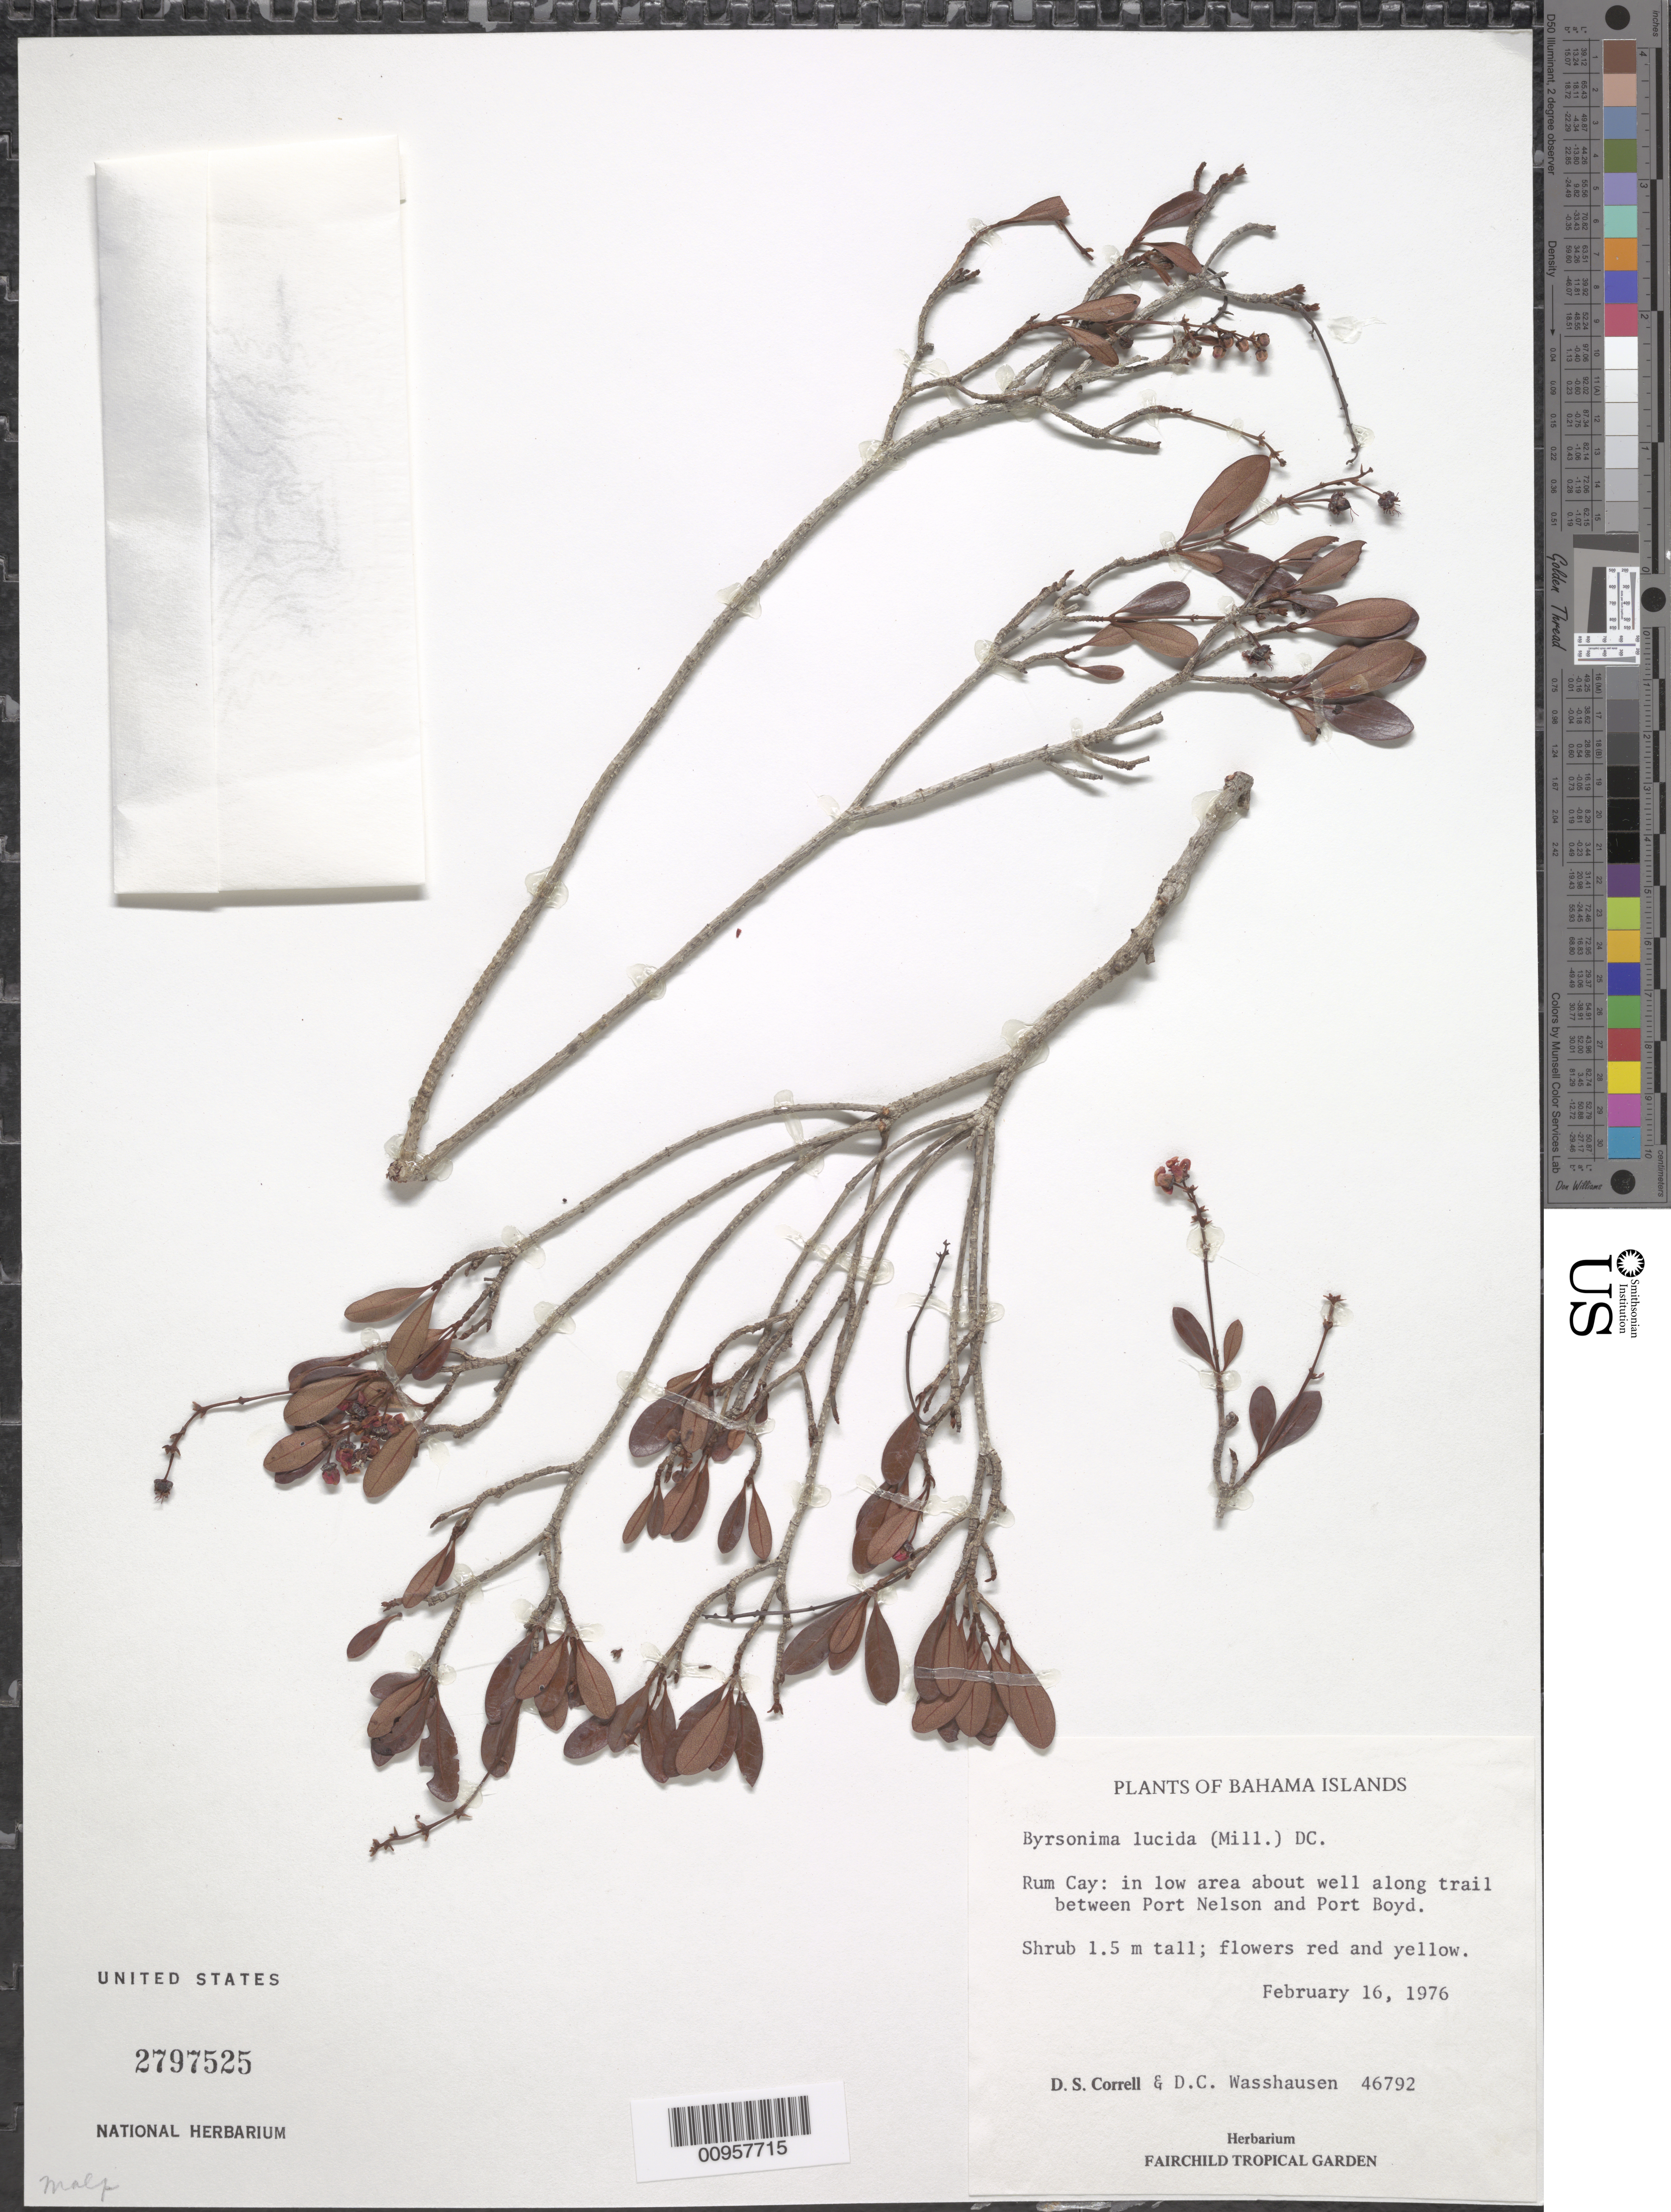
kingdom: Plantae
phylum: Tracheophyta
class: Magnoliopsida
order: Malpighiales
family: Malpighiaceae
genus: Byrsonima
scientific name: Byrsonima lucida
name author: (Mill.) DC.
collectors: D. S. Correll & D. C. Wasshausen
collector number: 46792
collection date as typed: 16 Feb 1976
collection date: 1976-02-16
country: Bahamas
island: Rum Cay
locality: between Port Nelson and Port Boyd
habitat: In low area about well along trail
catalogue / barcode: US 2797525